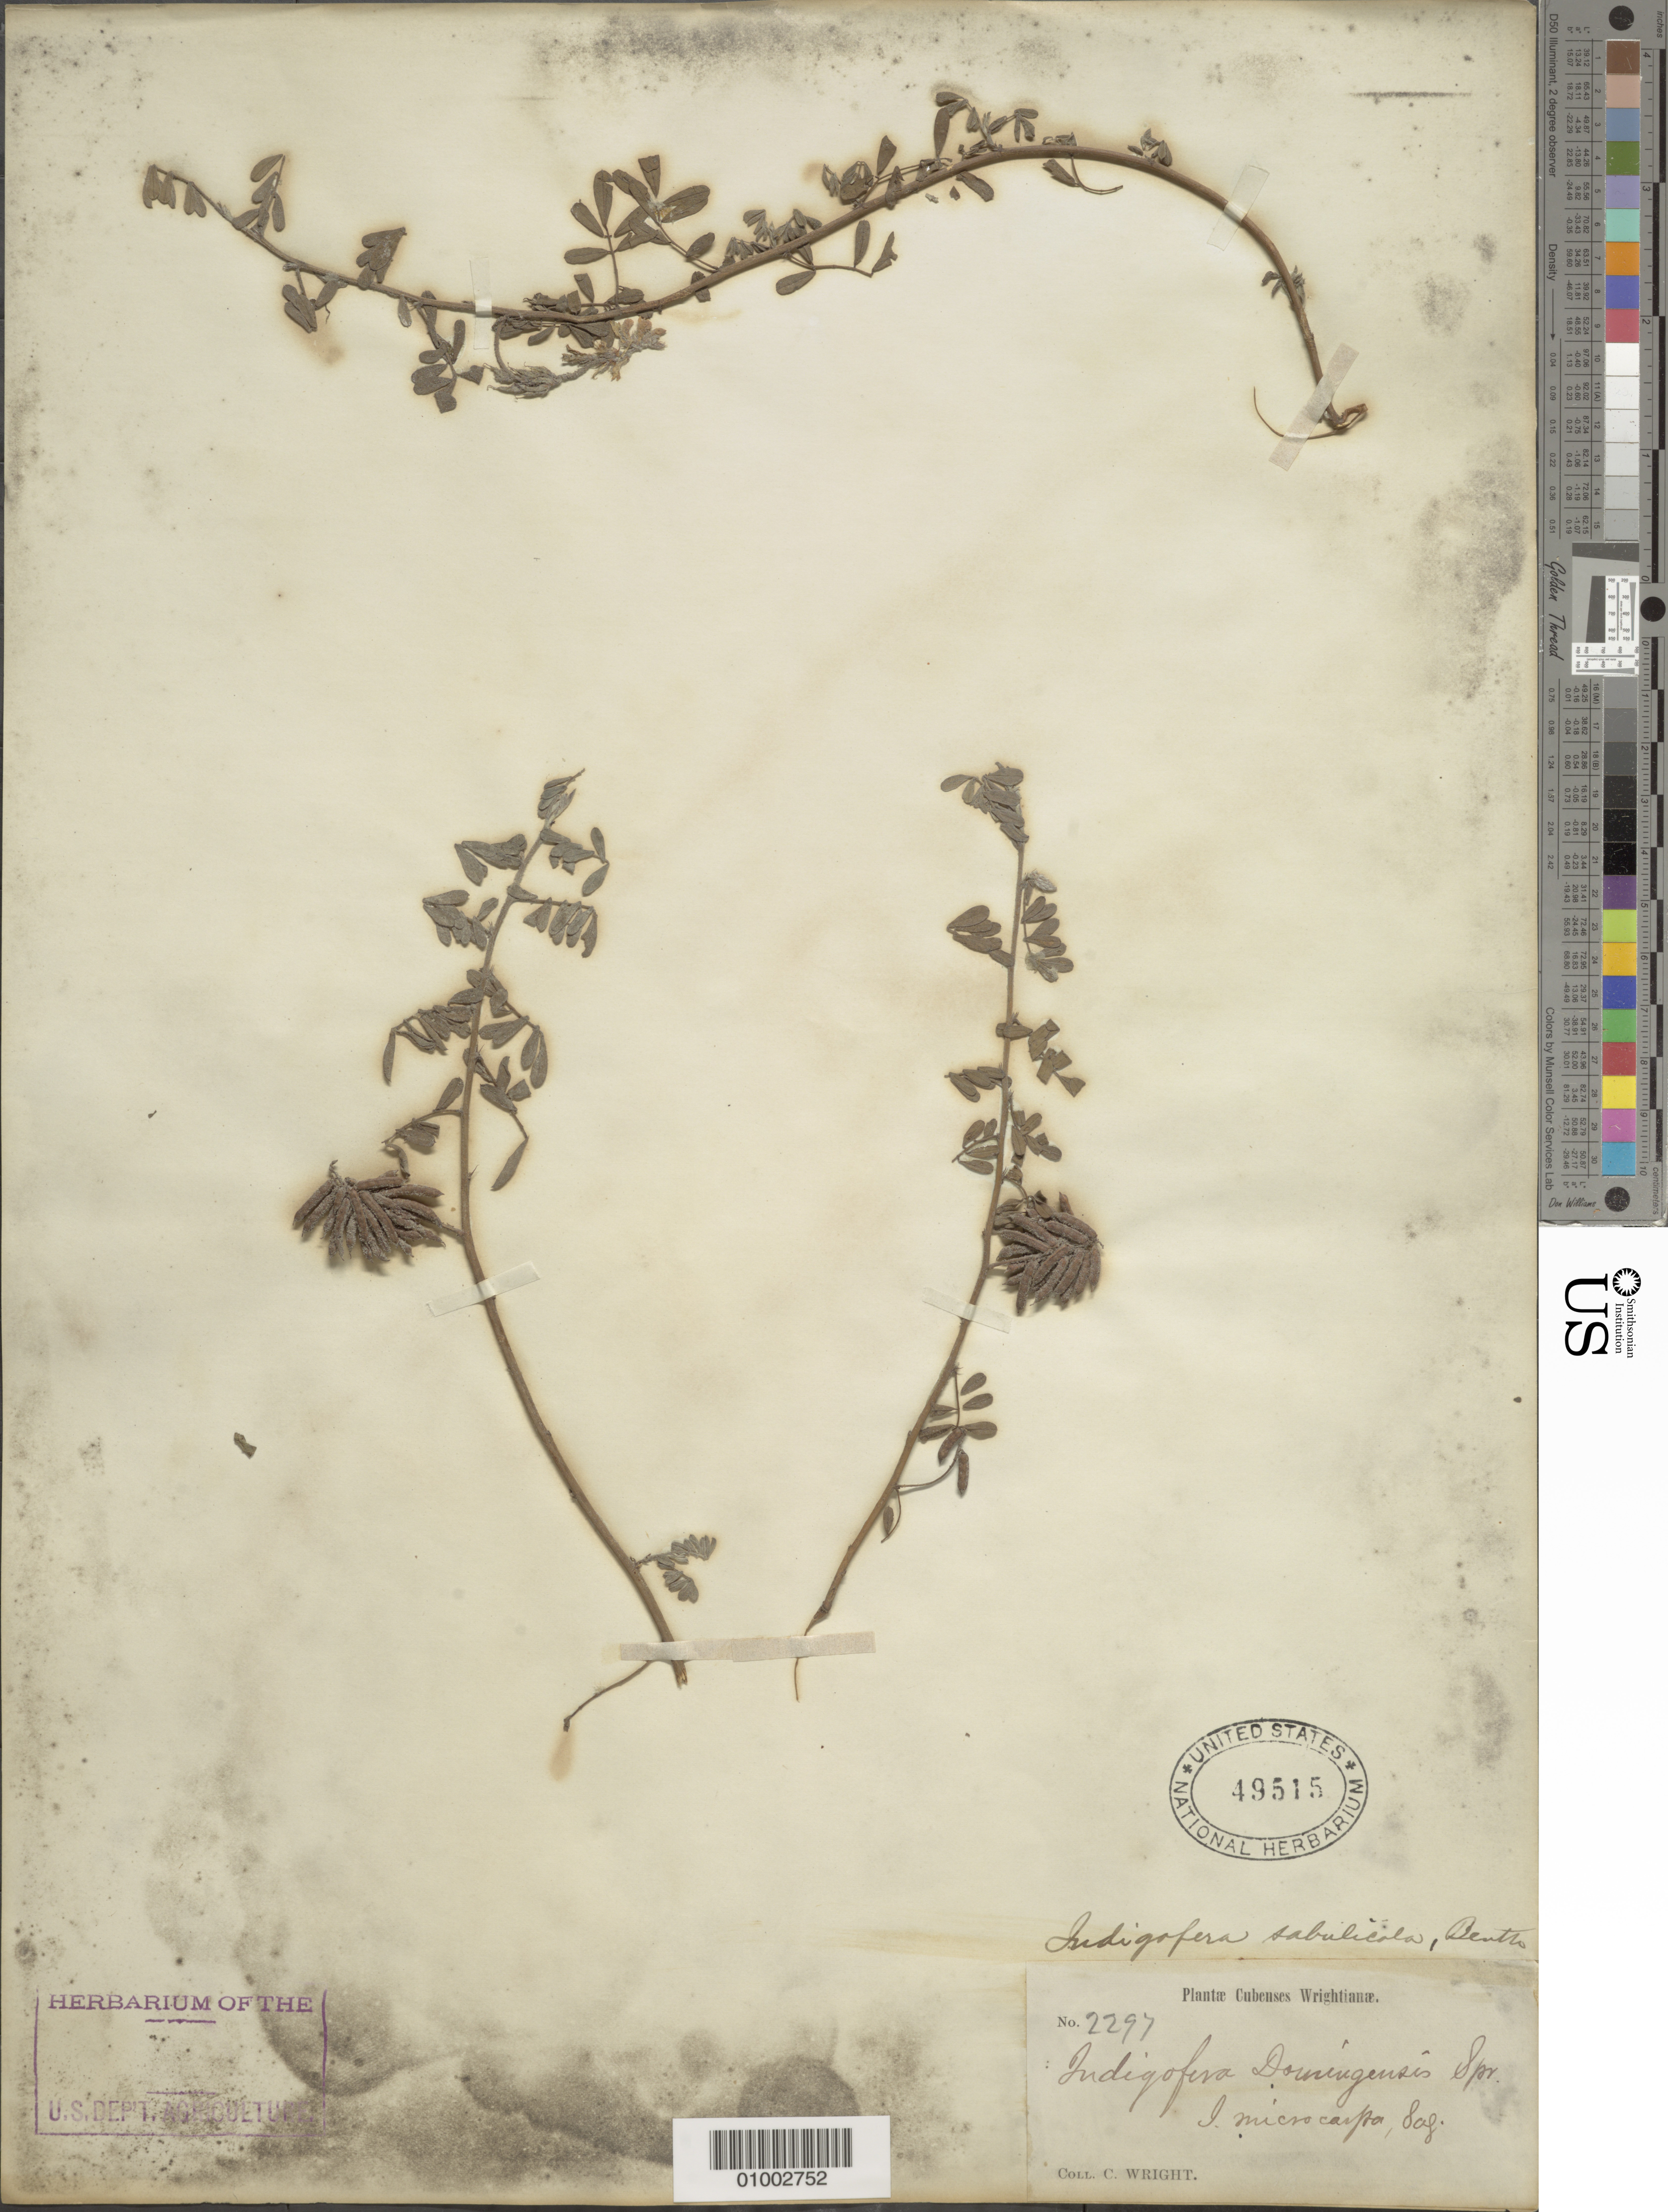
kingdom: Plantae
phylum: Tracheophyta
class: Magnoliopsida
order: Fabales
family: Fabaceae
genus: Indigofera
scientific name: Indigofera sabulicola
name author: Benth.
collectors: C. Wright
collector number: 2297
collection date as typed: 1856 to -- --- 1867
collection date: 1856/1867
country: Cuba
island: Cuba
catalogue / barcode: US 49515